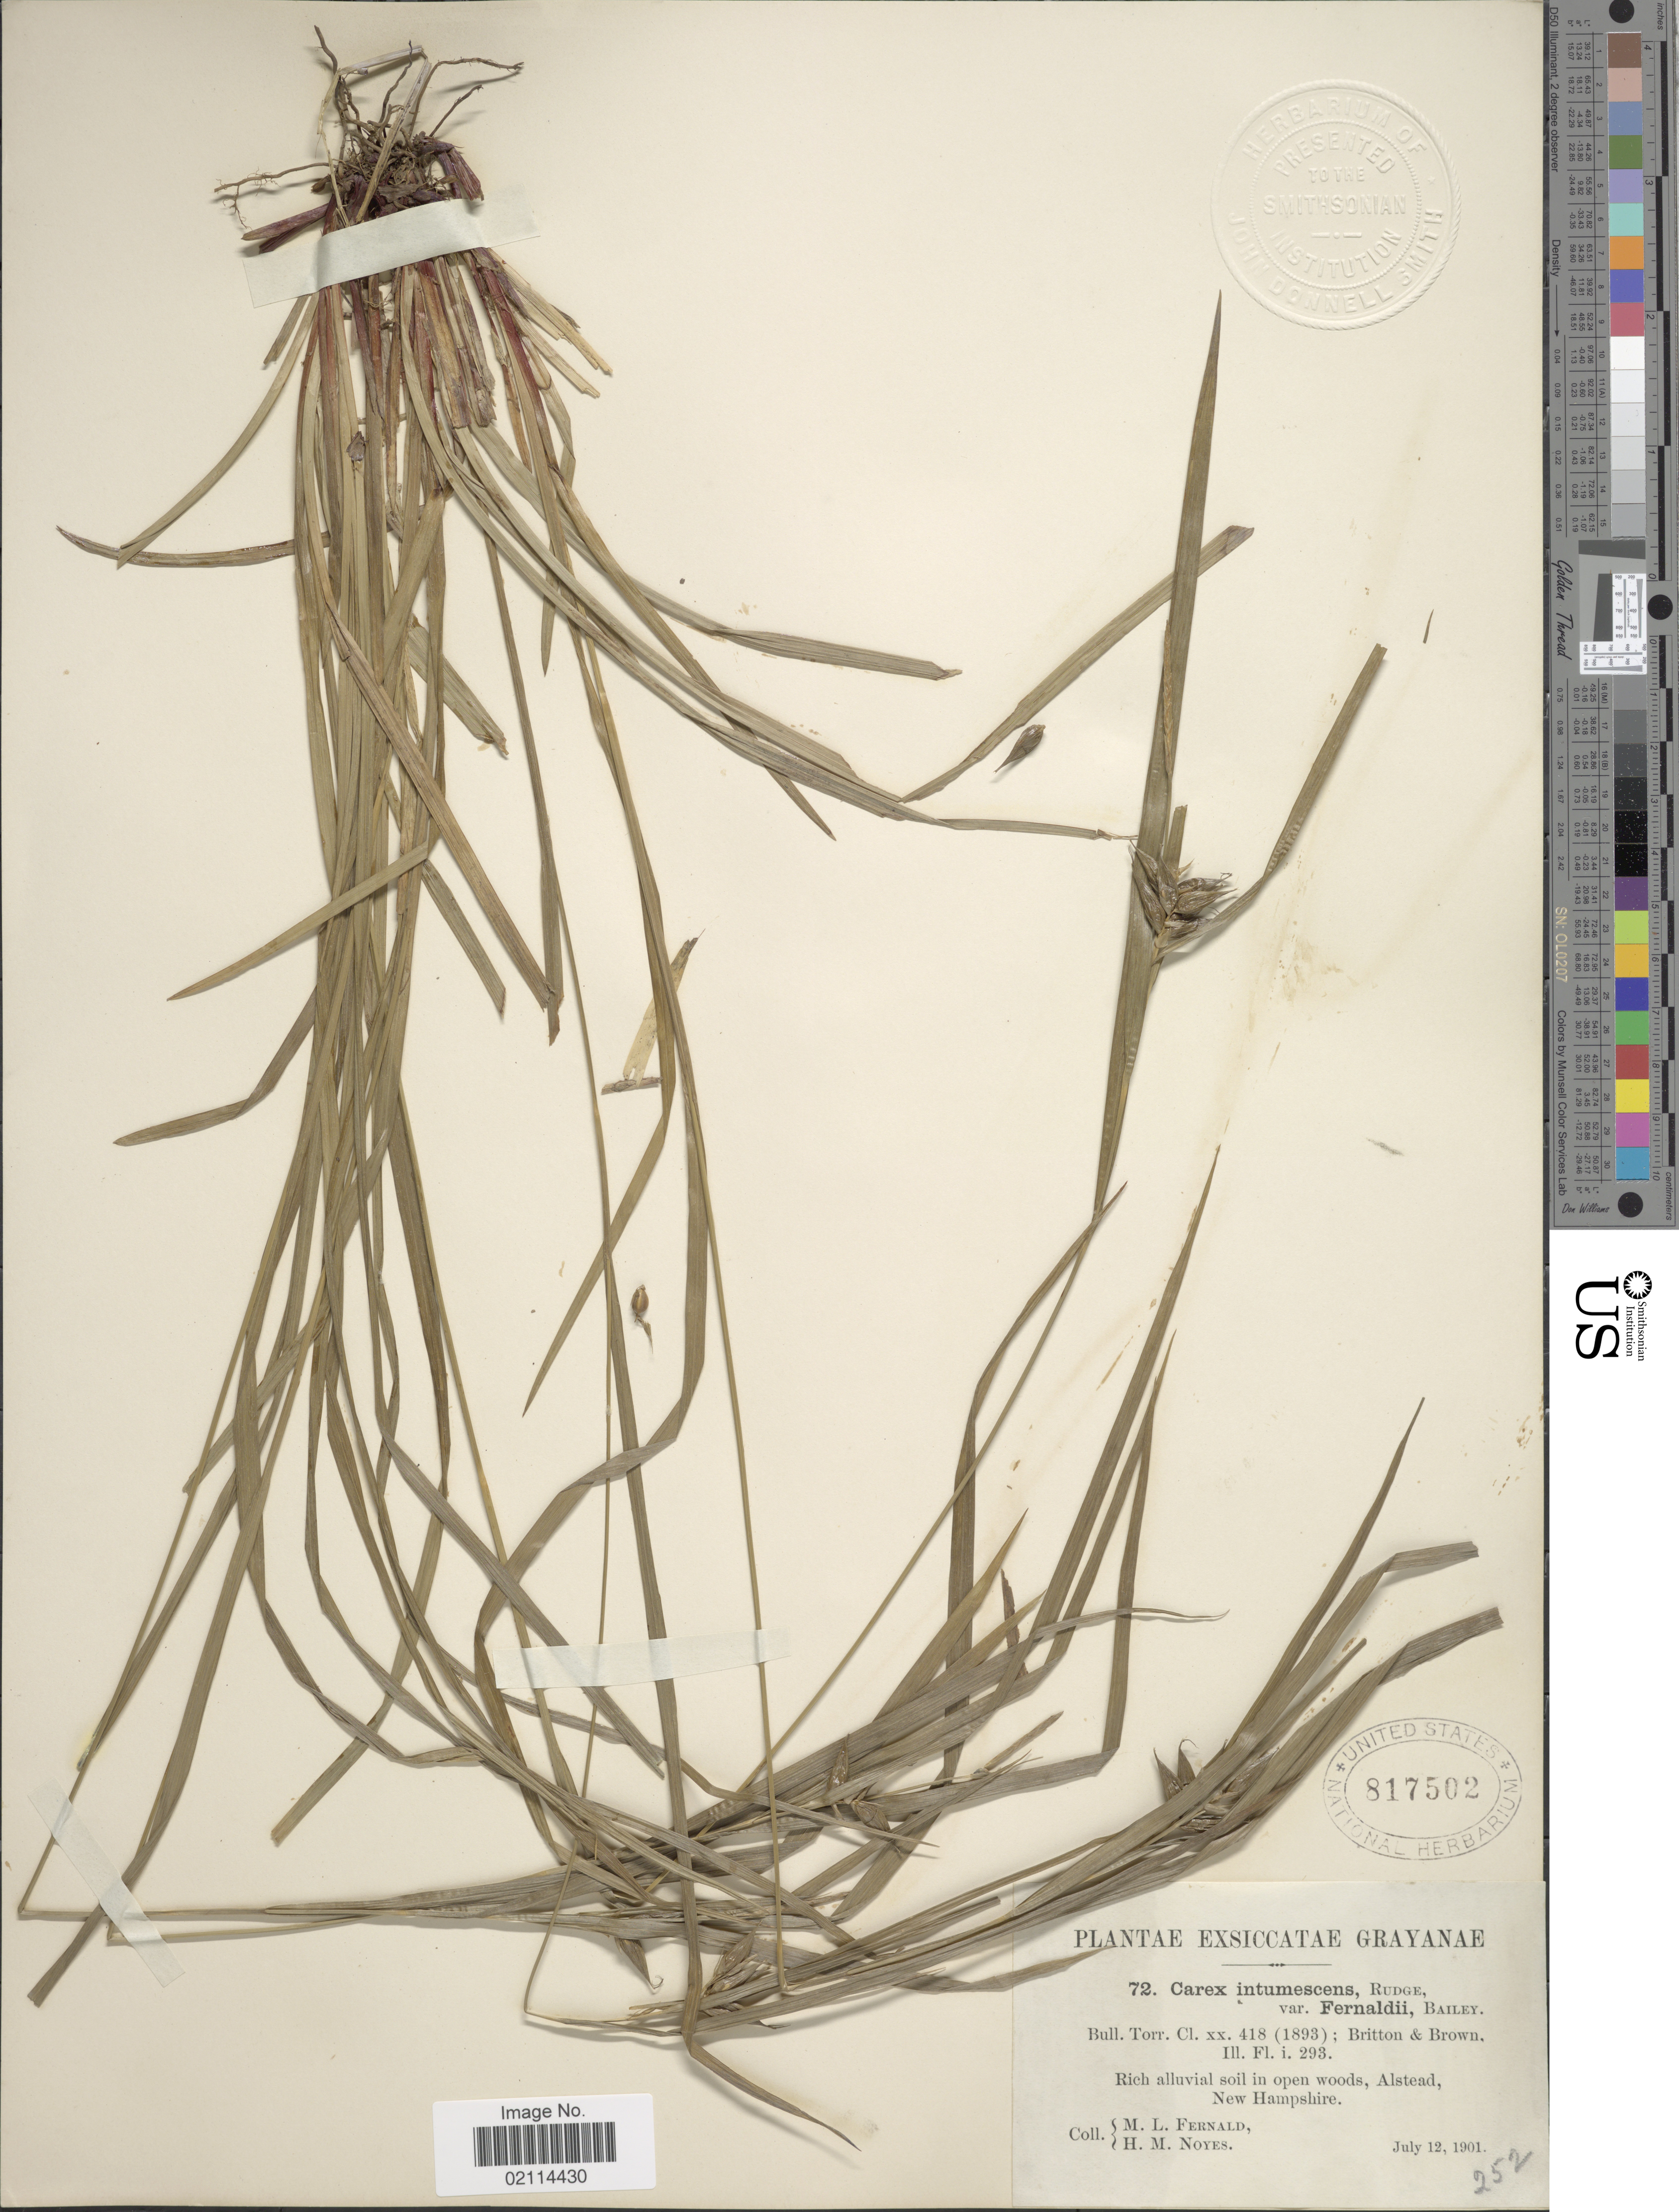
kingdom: Plantae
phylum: Tracheophyta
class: Liliopsida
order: Poales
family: Cyperaceae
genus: Carex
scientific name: Carex intumescens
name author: Rudge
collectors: M. L. Fernald & H. Noyes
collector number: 72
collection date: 1901-07-12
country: United States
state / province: New Hampshire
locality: Grayanae, rich alluvial soil in open woods, Alstead.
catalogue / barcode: US 817502